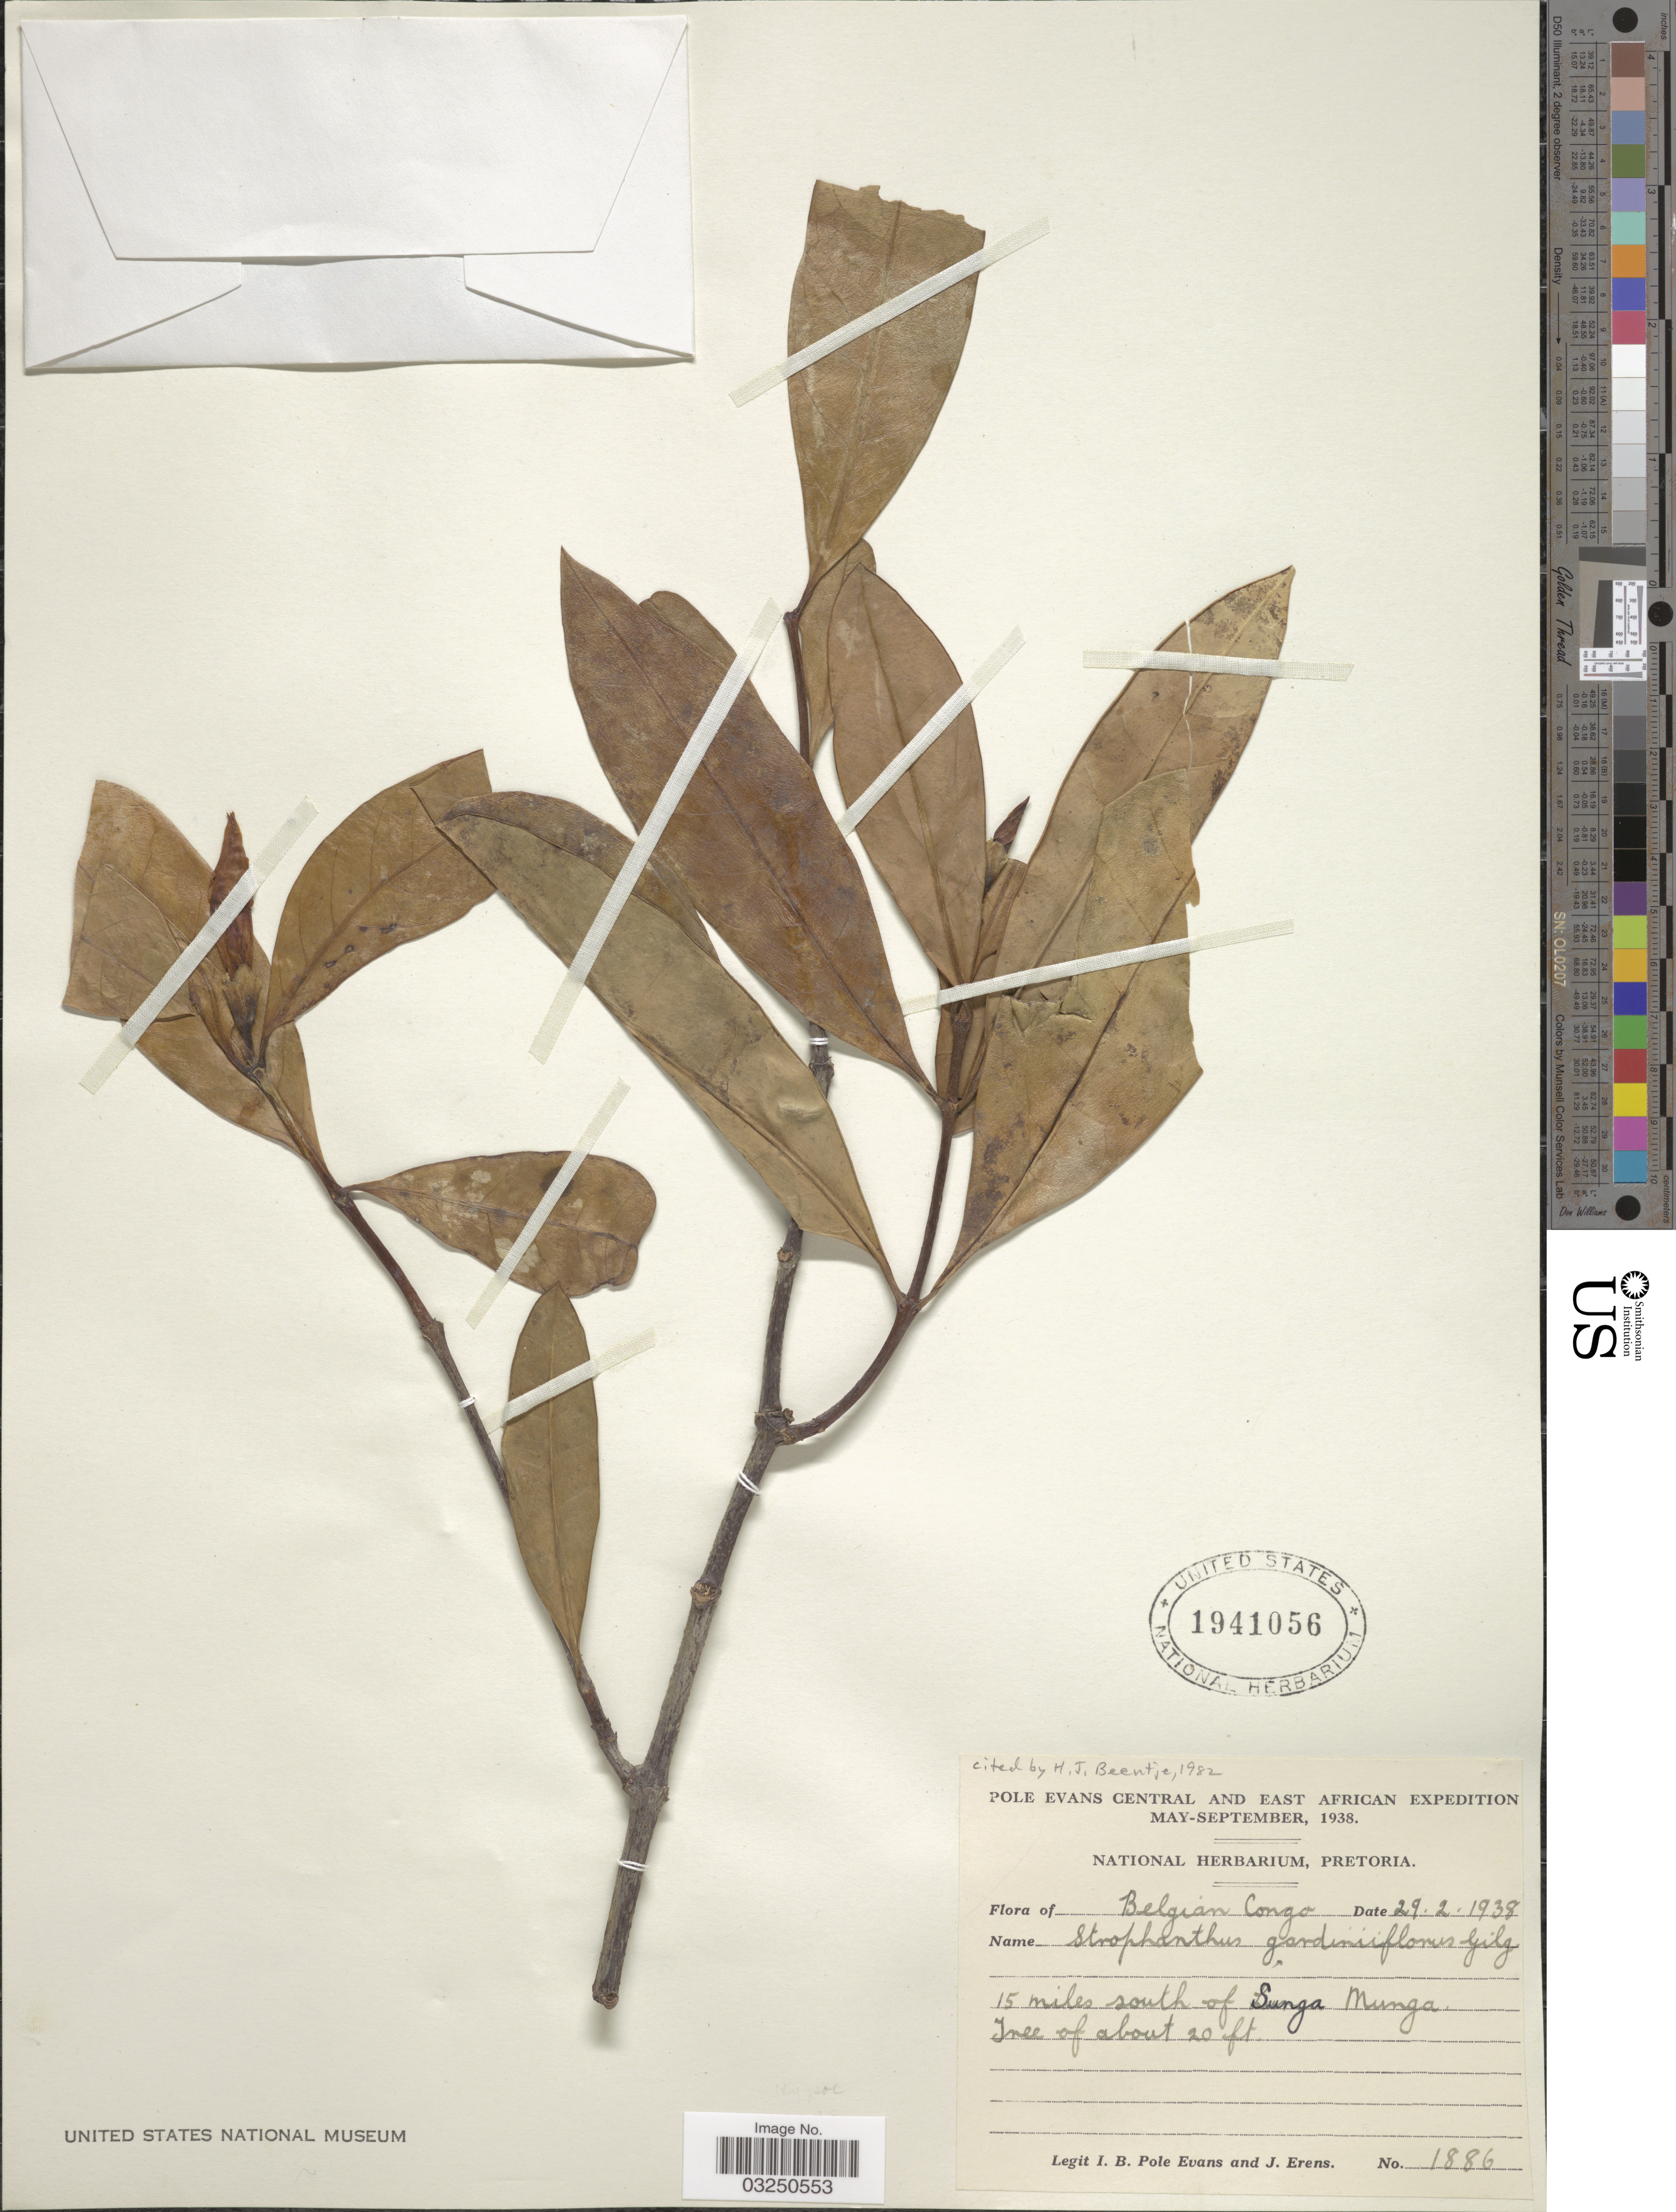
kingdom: Plantae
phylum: Tracheophyta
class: Magnoliopsida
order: Gentianales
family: Apocynaceae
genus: Strophanthus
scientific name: Strophanthus gardeniiflorus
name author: Gilg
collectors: I. B. Pole-Evans & J. Erens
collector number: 1886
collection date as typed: Transcribed d/m/y: 29/2/1938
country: Congo, Democratic Republic of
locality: Belgian Congo. 15 miles south of Sunga Munga.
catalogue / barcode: US 1941056